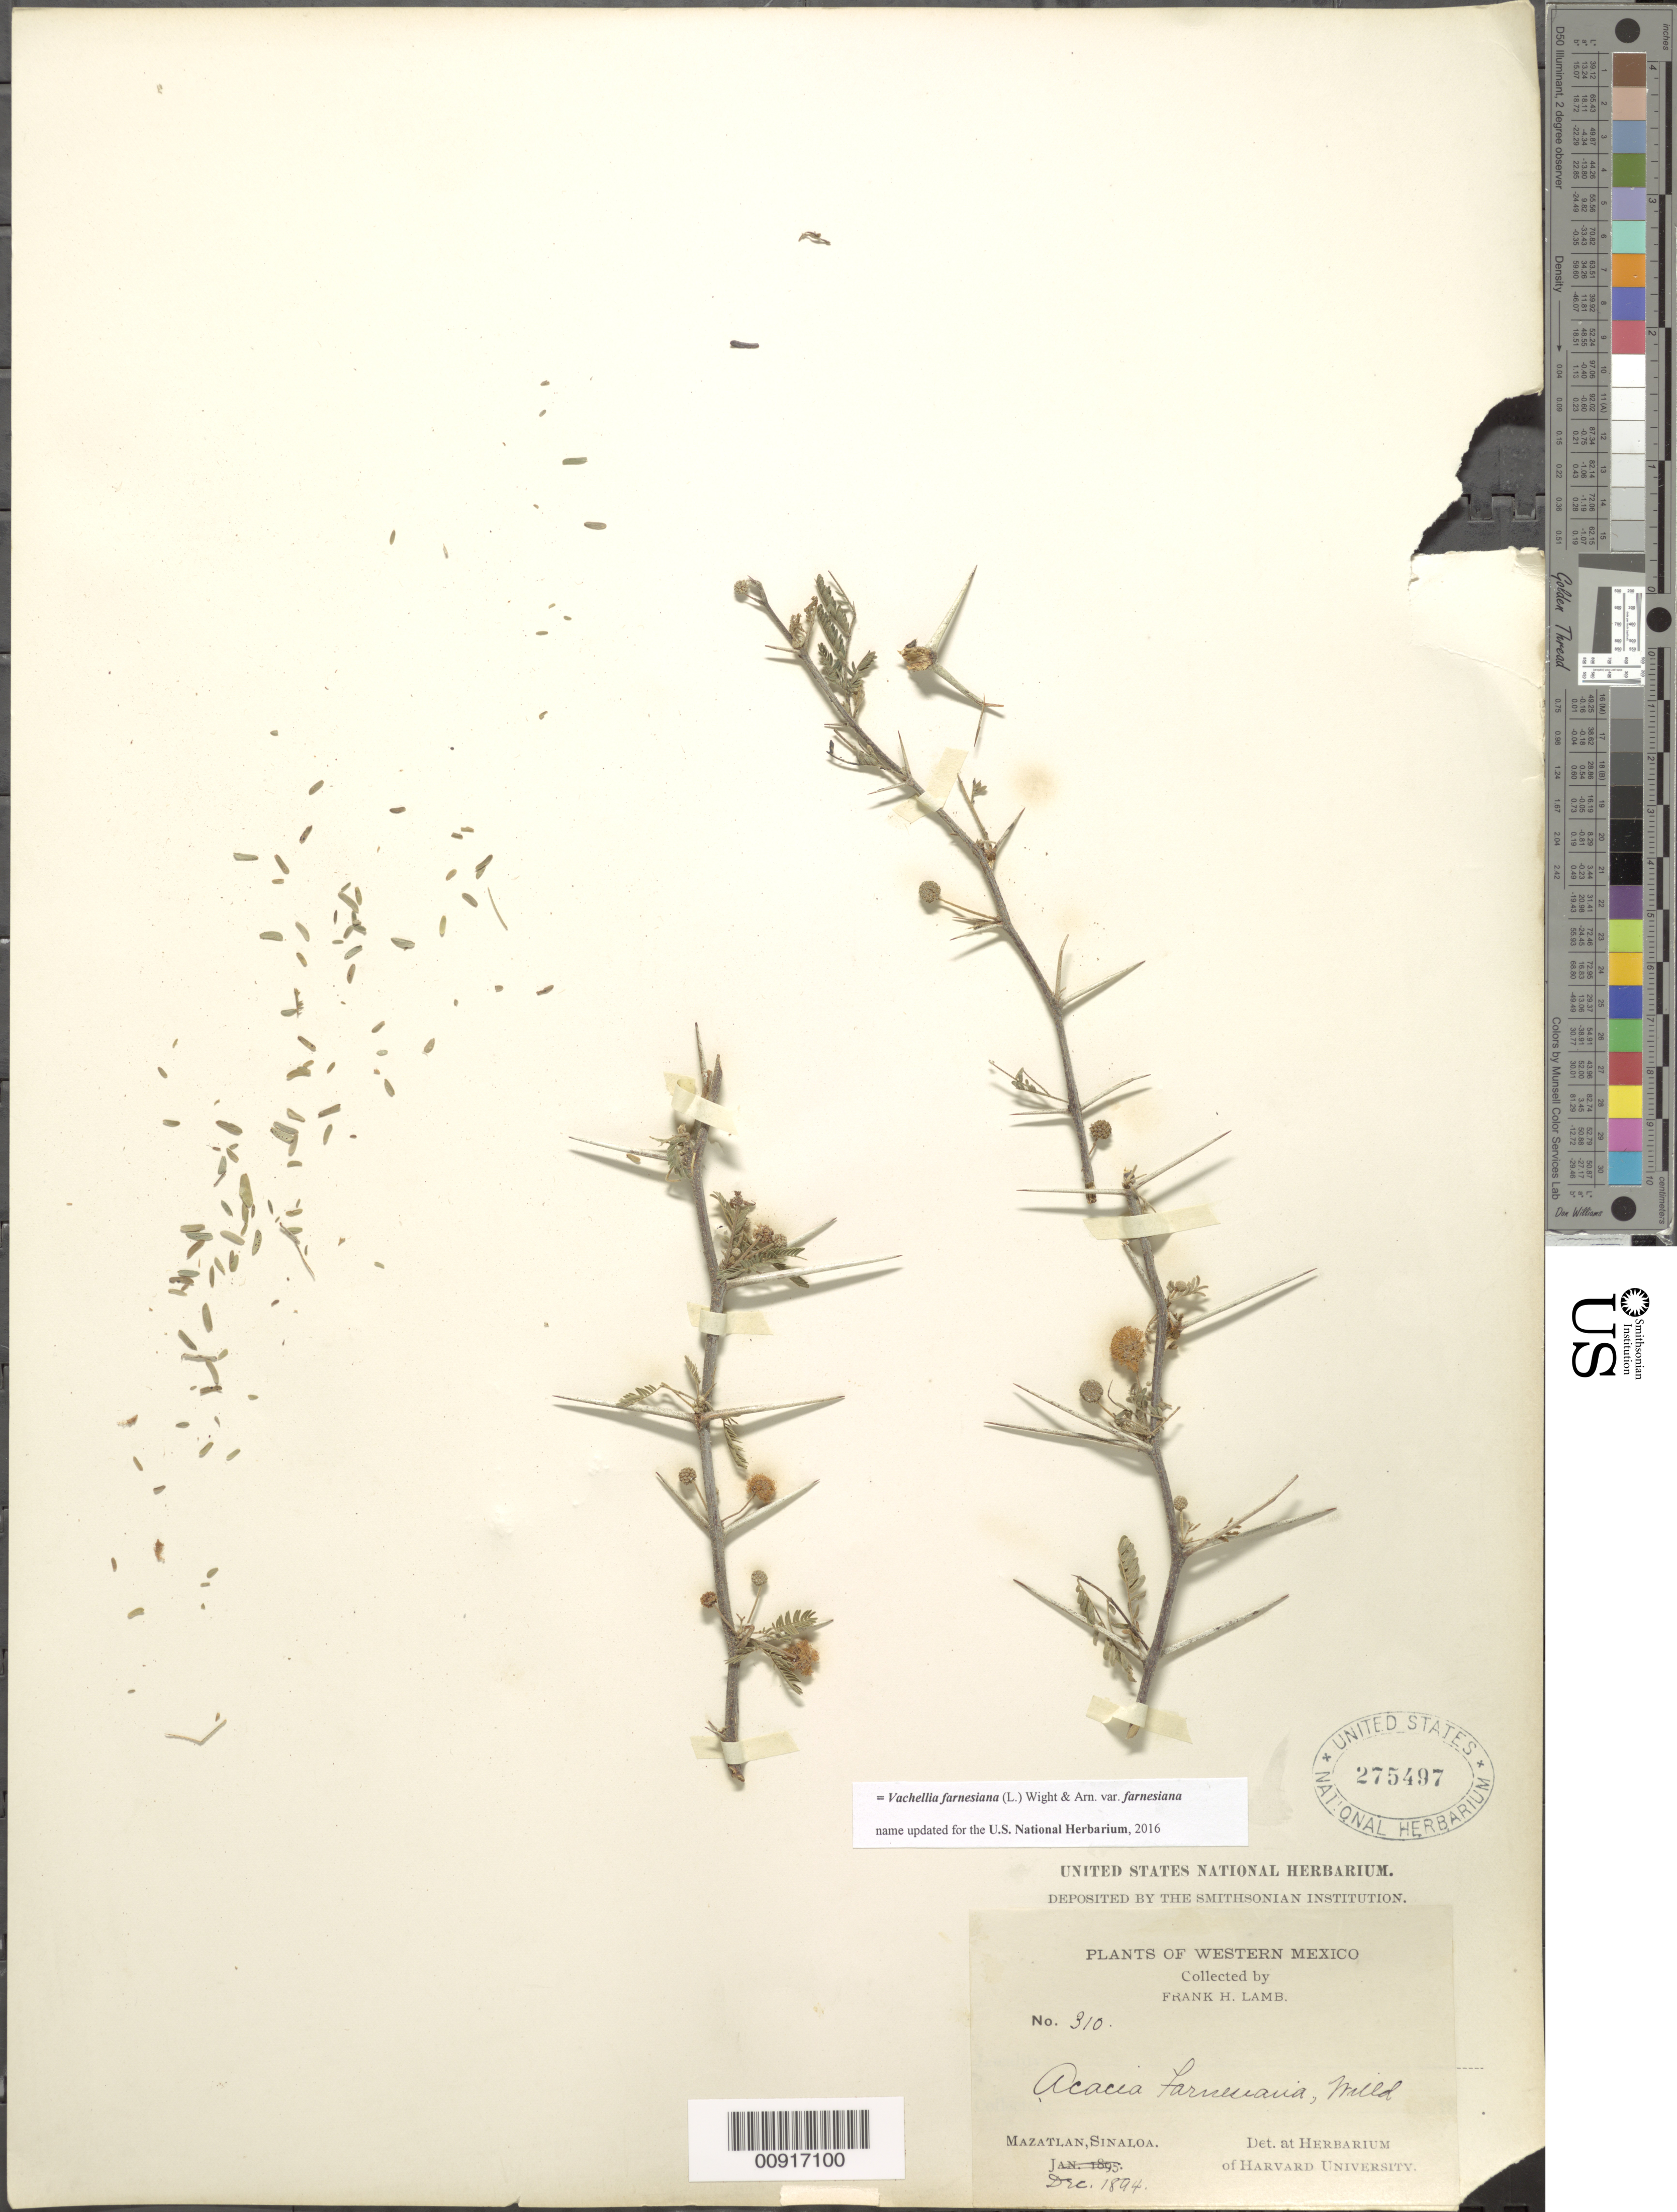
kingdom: Plantae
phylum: Tracheophyta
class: Magnoliopsida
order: Fabales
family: Fabaceae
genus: Vachellia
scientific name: Vachellia farnesiana var. farnesiana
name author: (L.) Wight & Arn.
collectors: F. H. Lamb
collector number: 310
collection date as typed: Dec 1894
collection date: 1894-12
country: Mexico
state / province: Sinaloa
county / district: Mazatlán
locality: Mazatlán.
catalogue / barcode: US 275497